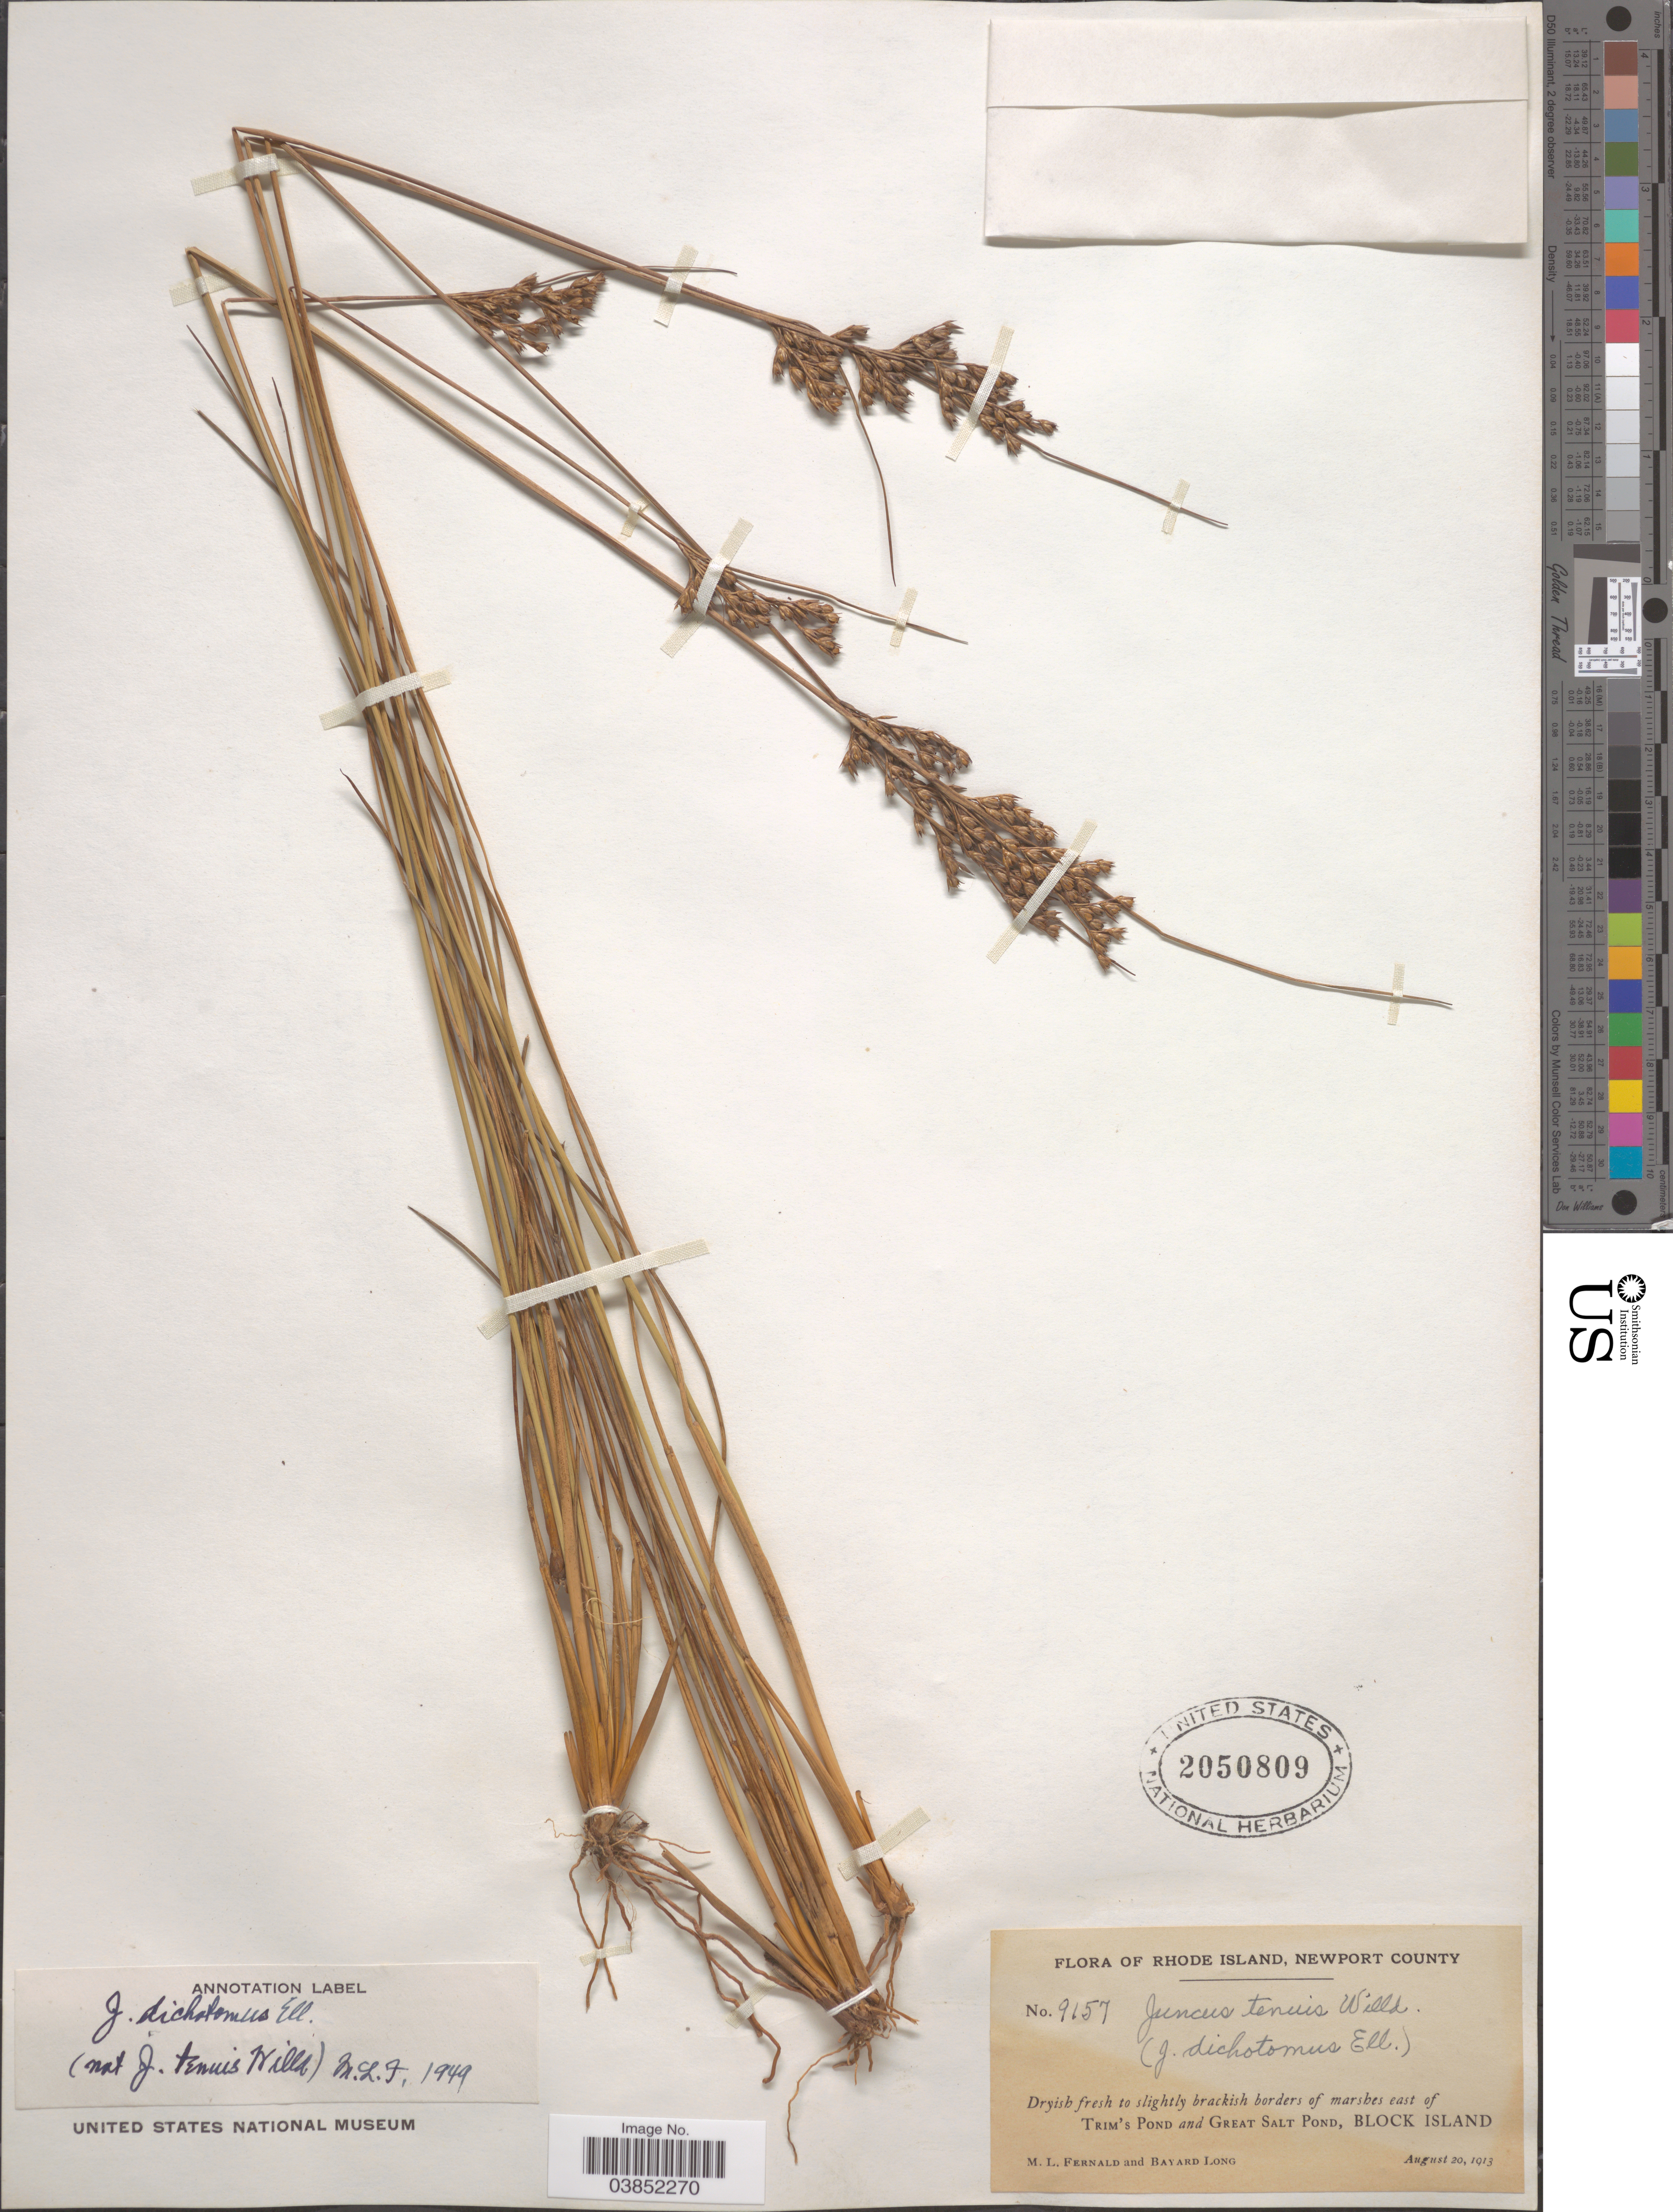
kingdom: Plantae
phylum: Tracheophyta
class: Liliopsida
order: Poales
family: Juncaceae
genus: Juncus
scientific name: Juncus dichotomus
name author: Elliott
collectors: M. L. Fernald & B. Long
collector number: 9157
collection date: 1913-08-20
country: United States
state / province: Rhode Island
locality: Newport County. Dryish fresh to slightly brackish borders of marshes east of Trim's Pond and Great Salt Pond, Block Island.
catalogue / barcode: US 2050809